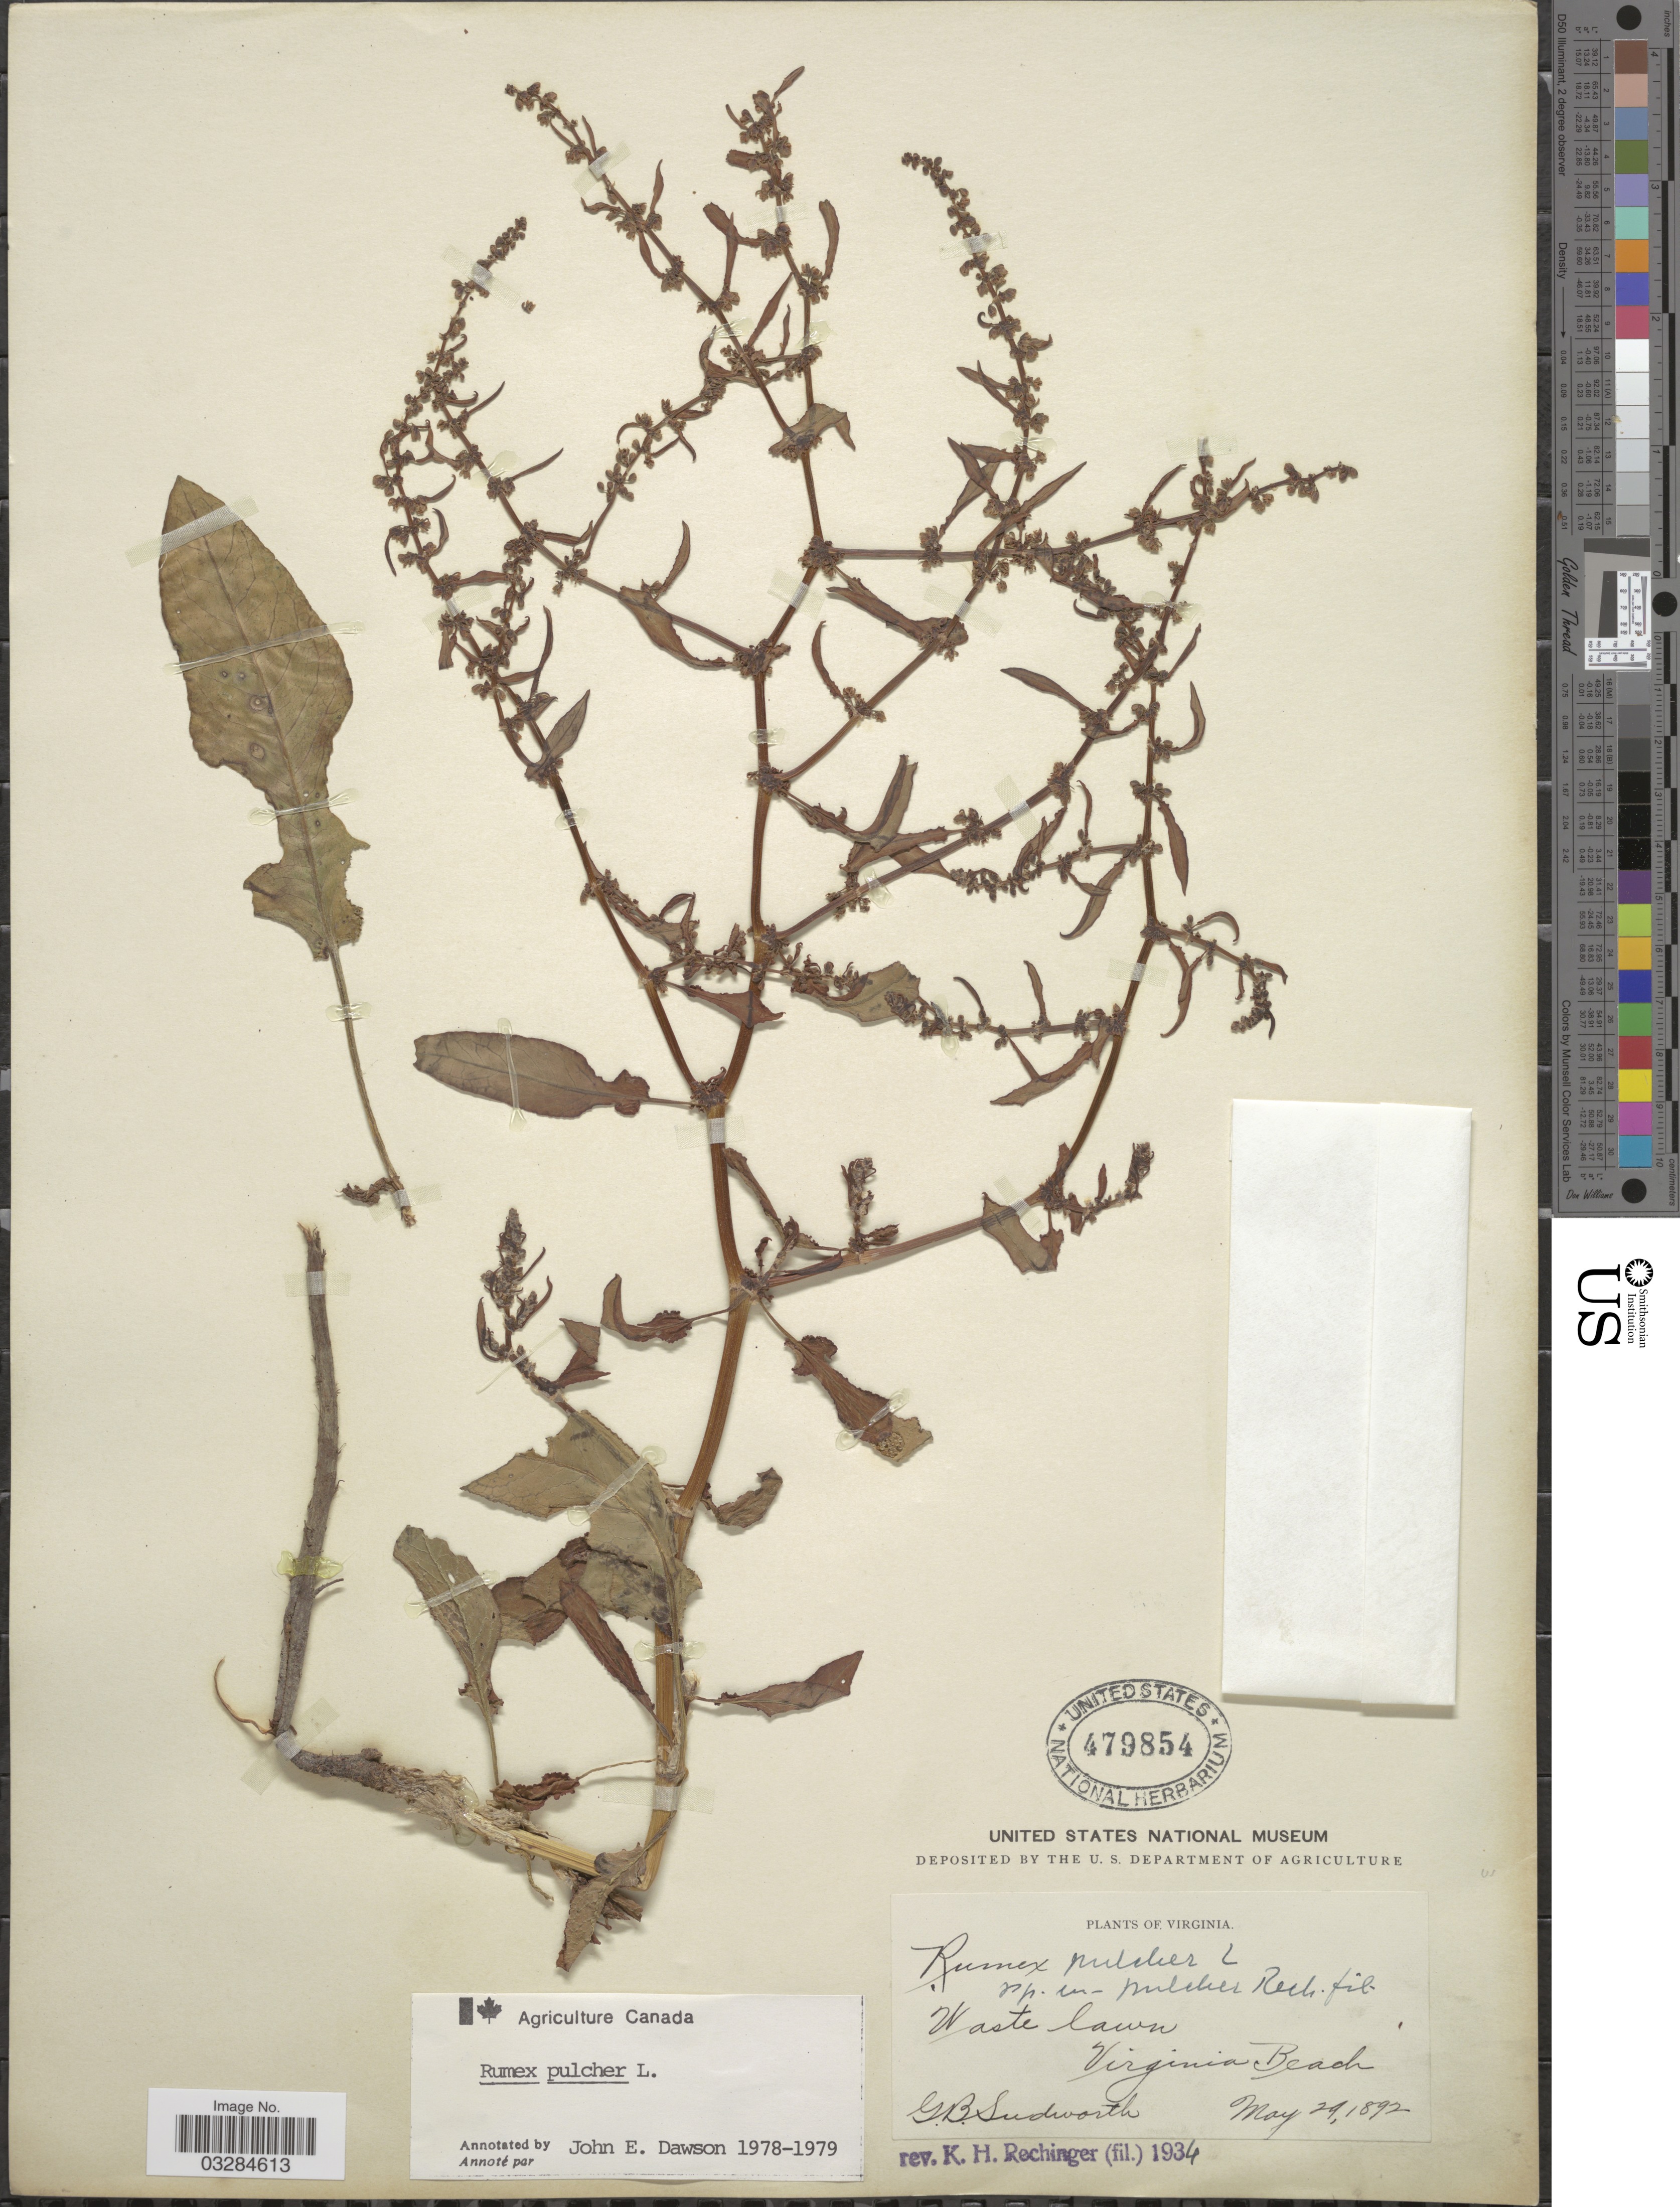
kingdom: Plantae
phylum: Tracheophyta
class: Magnoliopsida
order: Caryophyllales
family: Polygonaceae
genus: Rumex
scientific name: Rumex pulcher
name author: L.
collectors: G. B. Sudworth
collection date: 1892-05-29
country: United States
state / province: Virginia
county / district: City of Virginia Beach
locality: Waste lawn, Virginia Beach.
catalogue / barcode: US 479854